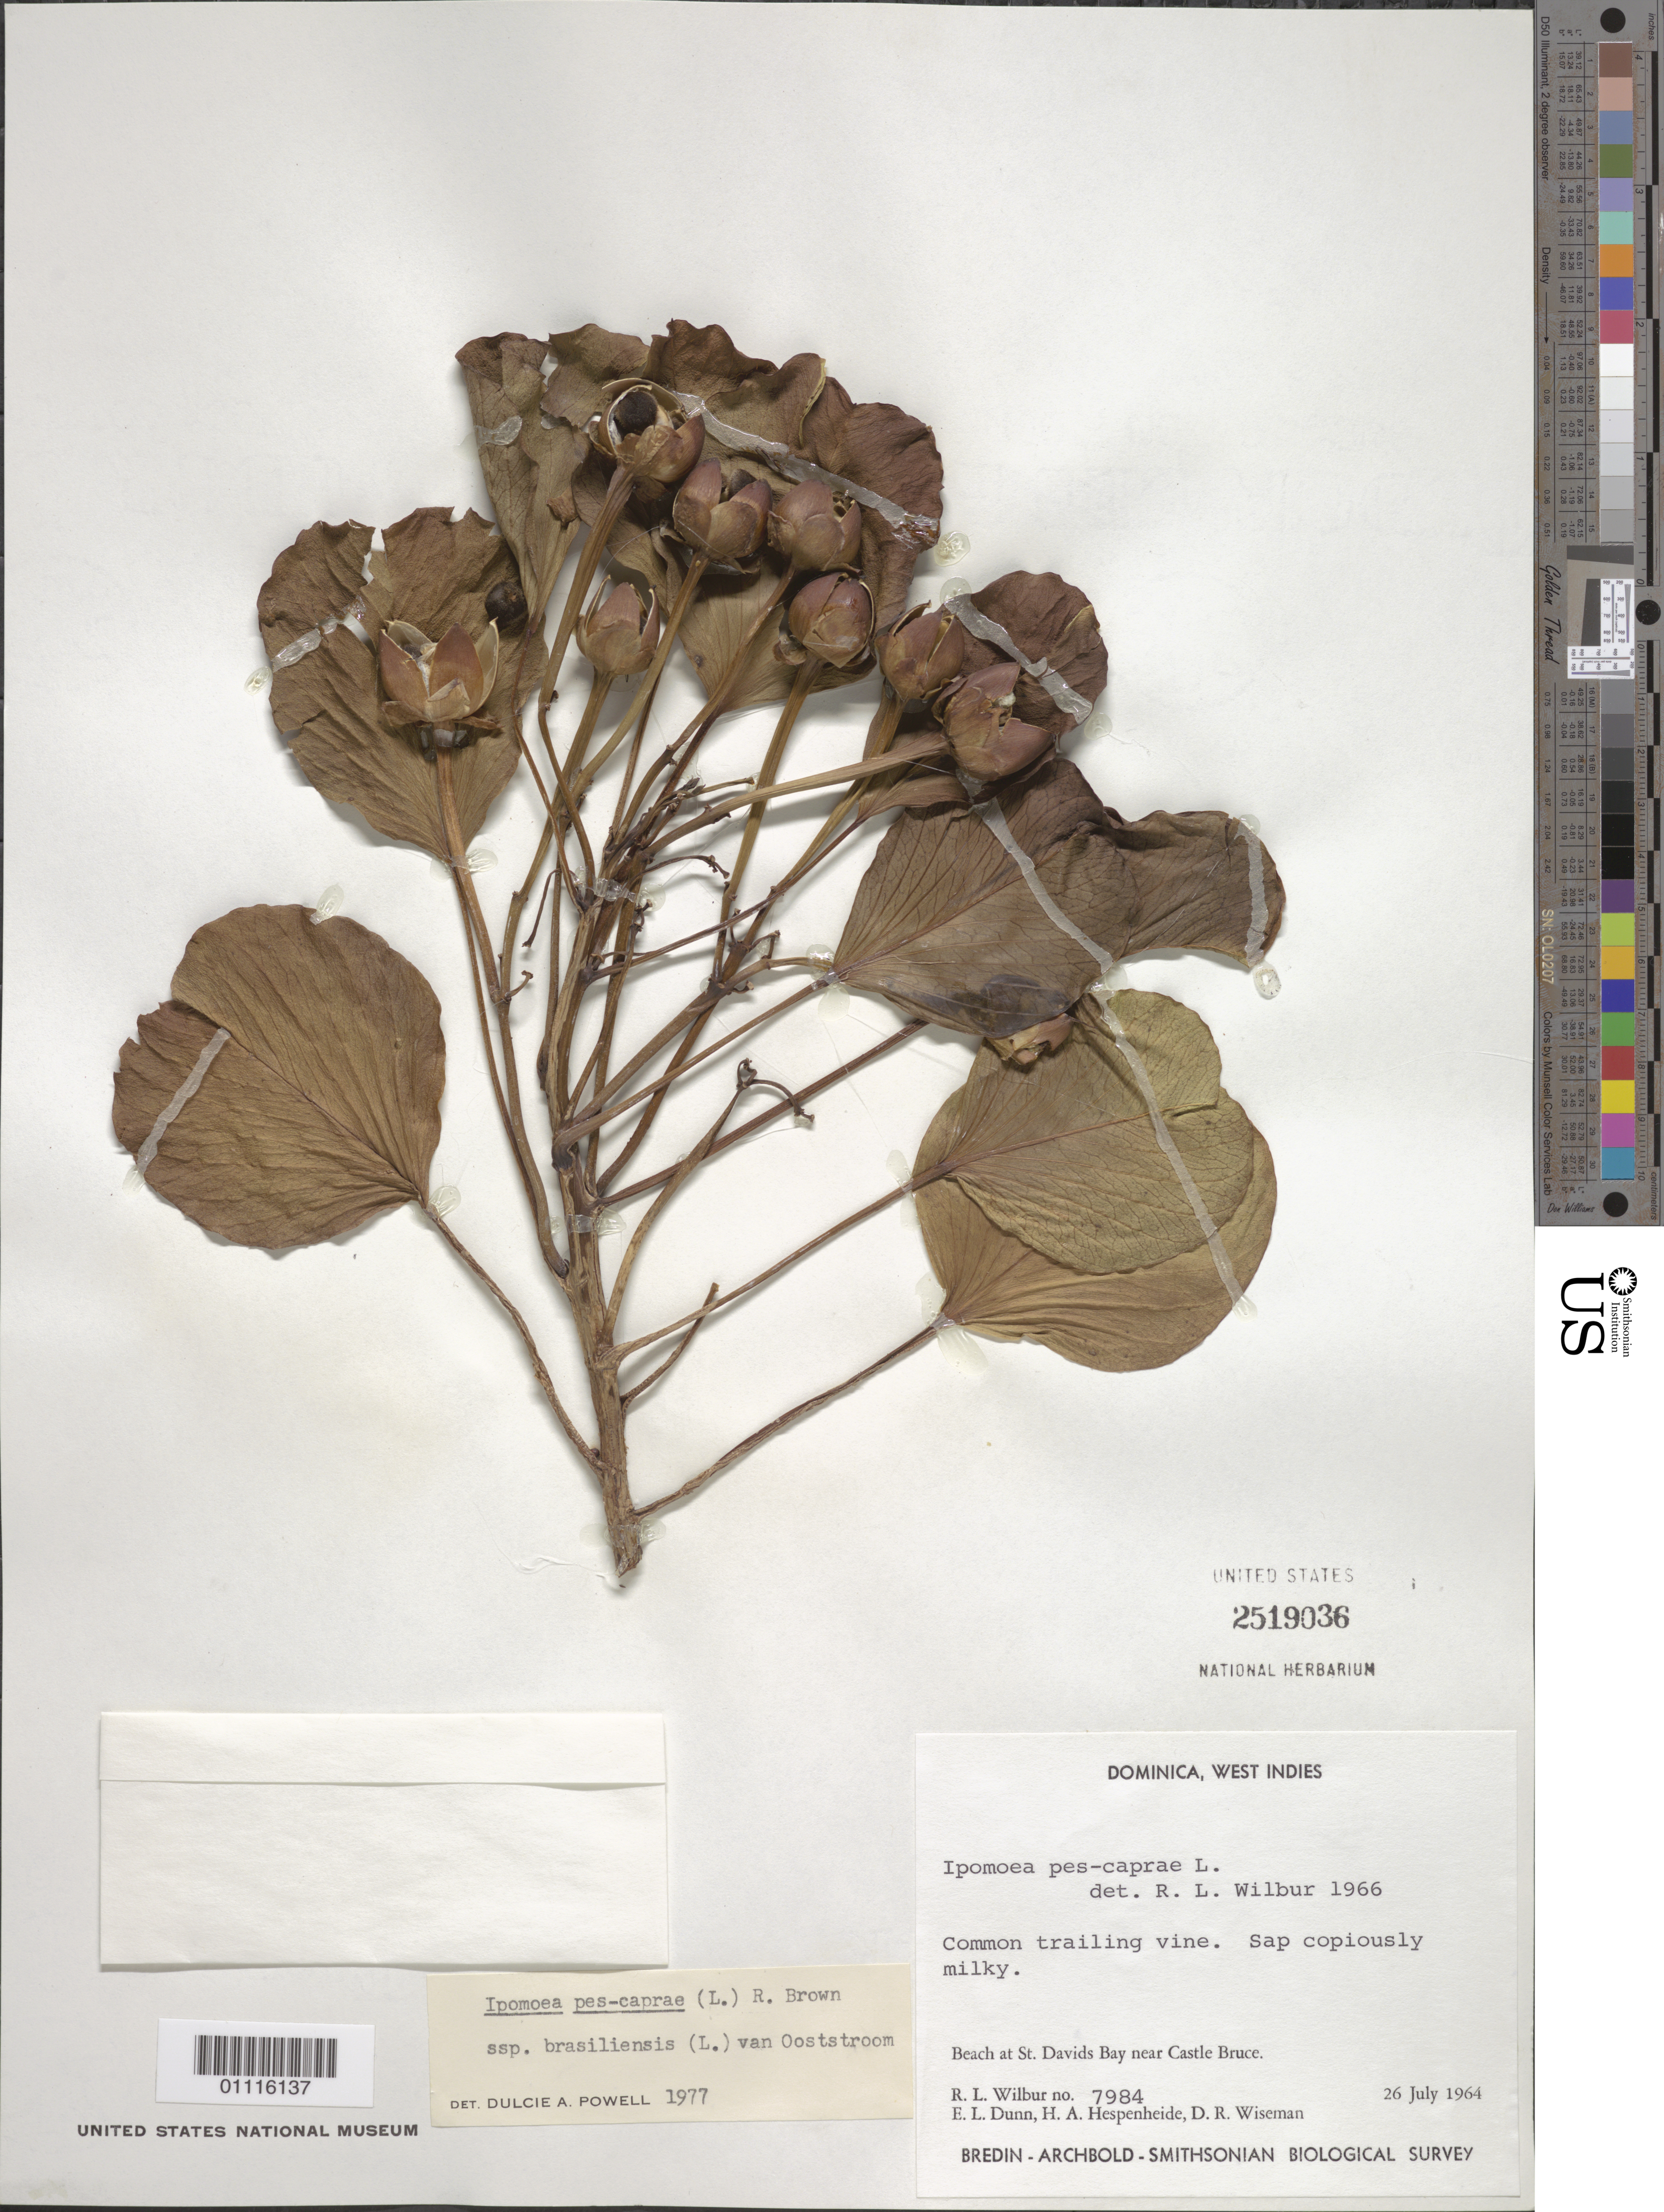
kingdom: Plantae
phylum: Tracheophyta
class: Magnoliopsida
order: Solanales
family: Convolvulaceae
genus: Ipomoea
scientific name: Ipomoea pes-caprae subsp. brasiliensis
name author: (L.) Ooststr.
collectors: R. L. Wilbur, E. Dunn, H. A. Hespenheide & D. R. Wiseman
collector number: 7984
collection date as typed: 26 Jul 1964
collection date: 1964-07-26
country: Dominica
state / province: St. David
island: Dominica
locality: Beach at St. Davids Bay near Castle Bruce.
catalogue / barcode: US 2519036